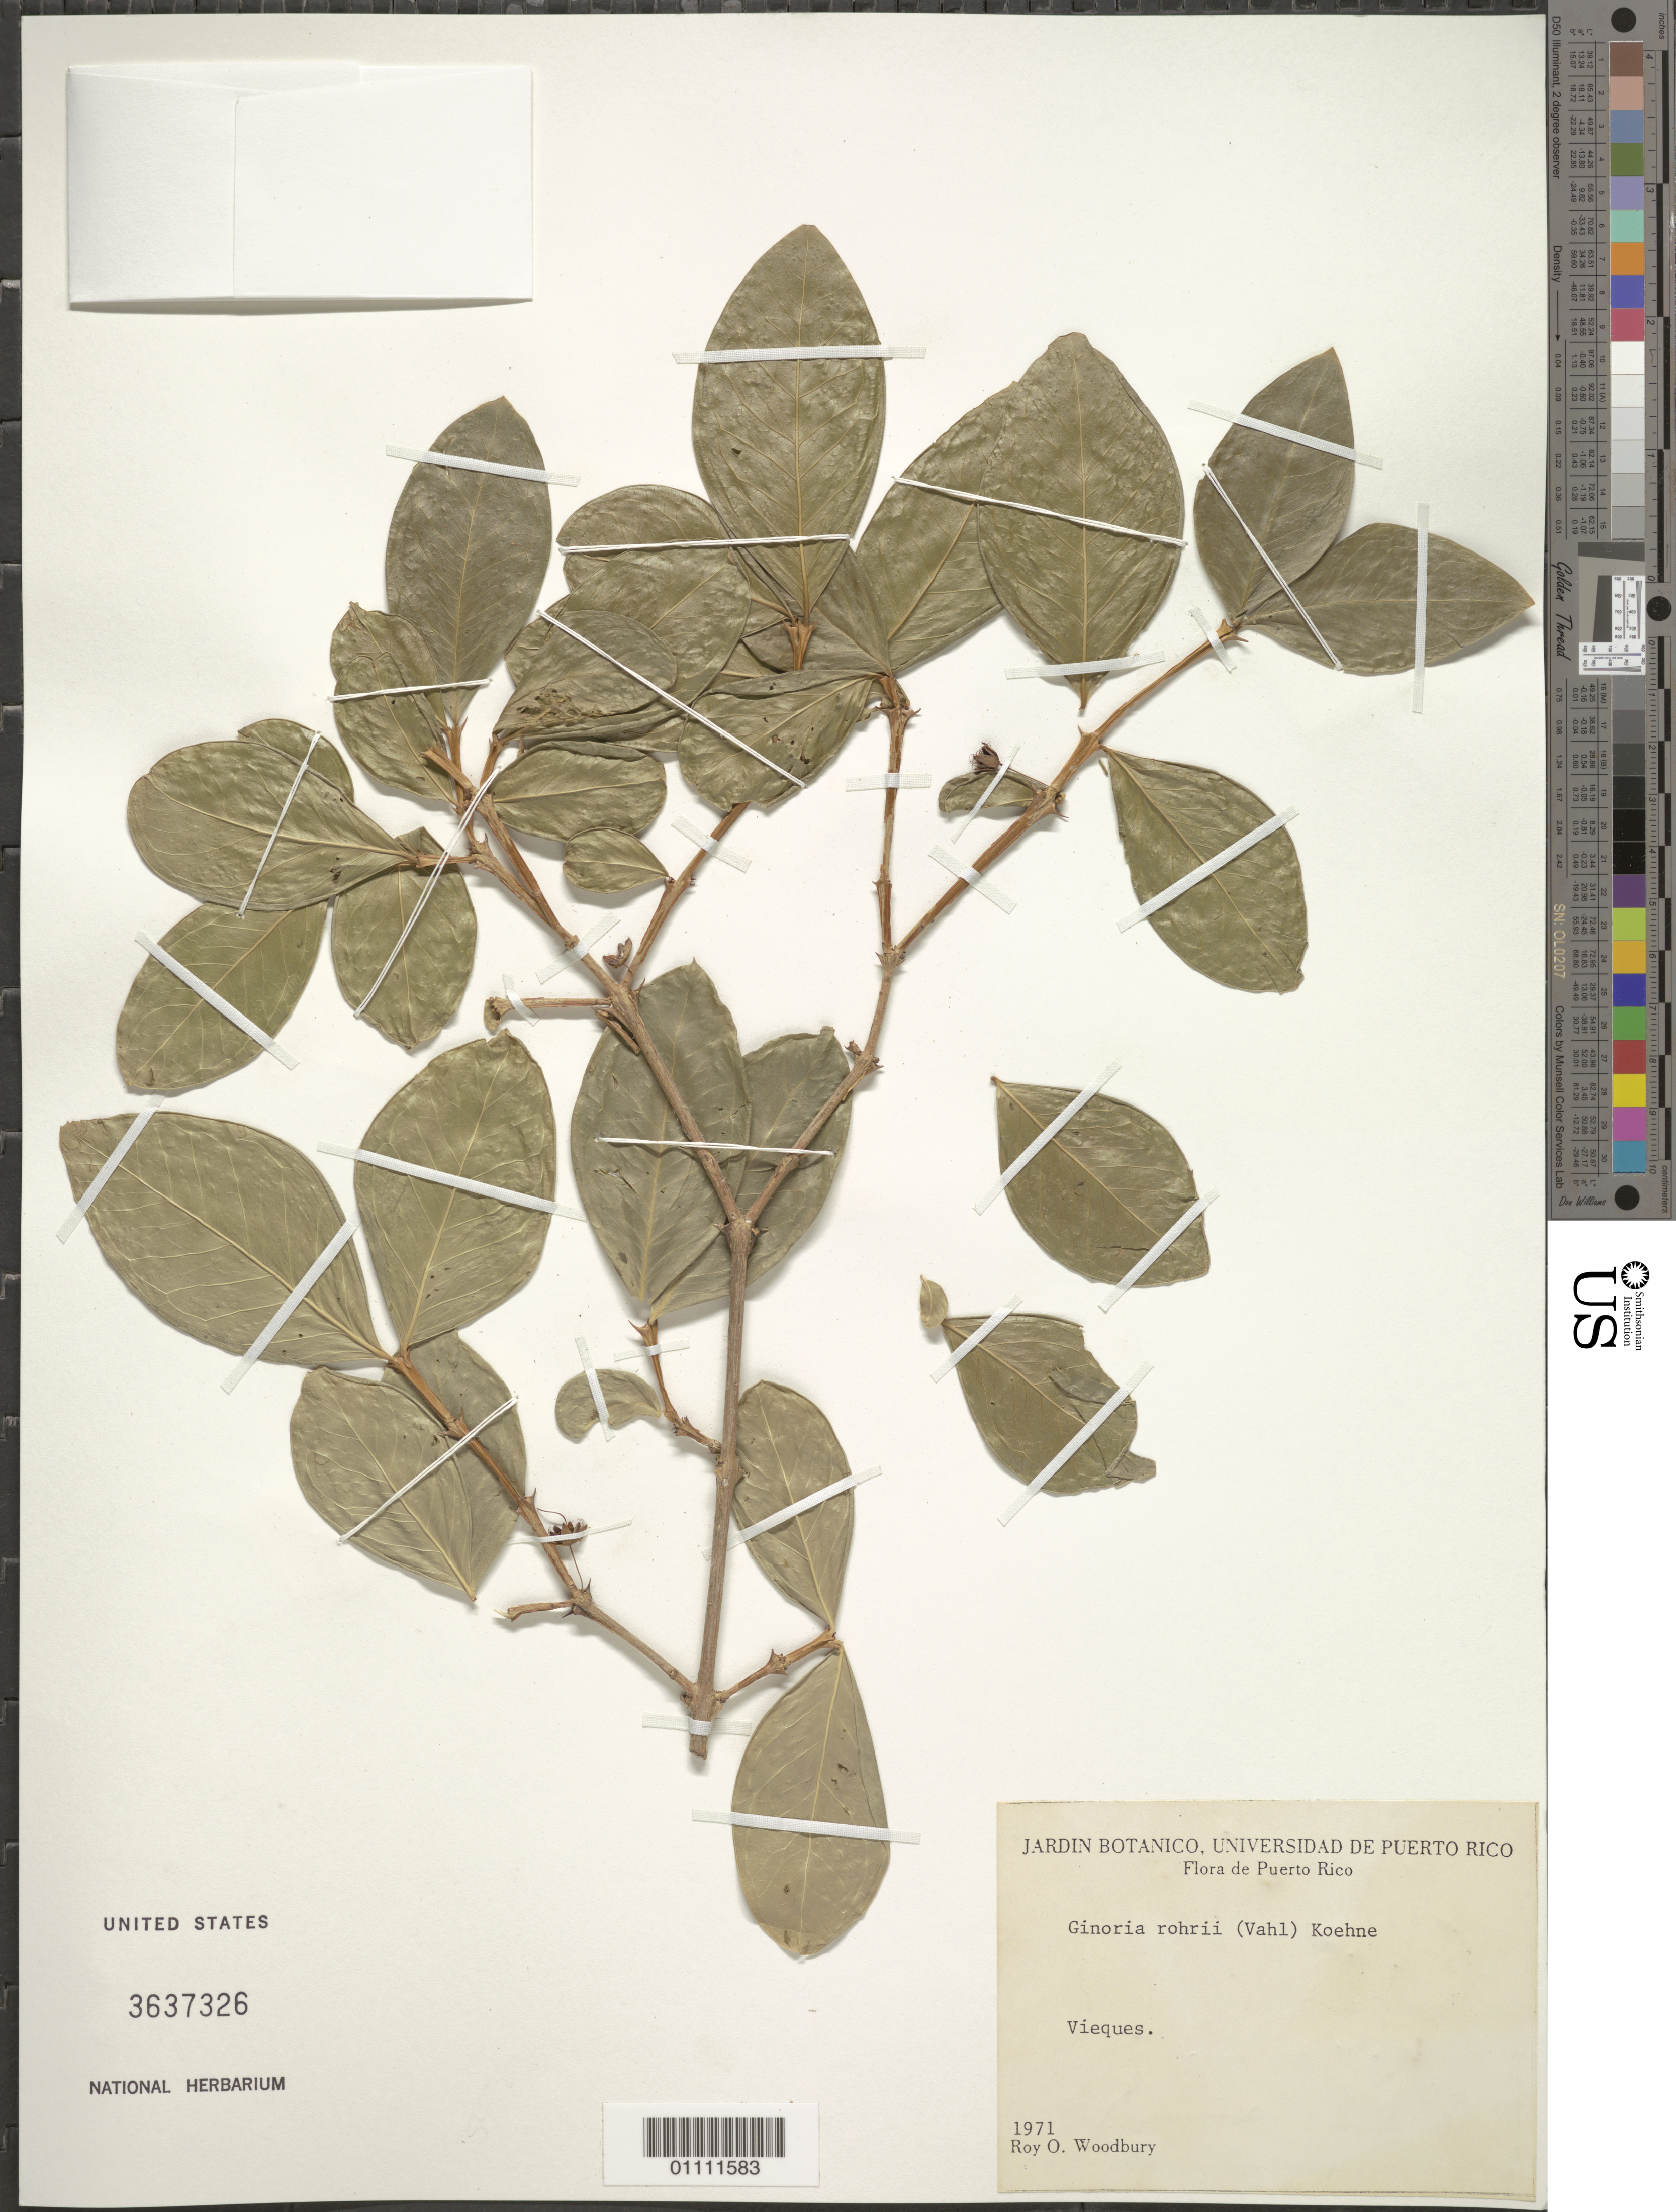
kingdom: Plantae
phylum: Tracheophyta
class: Magnoliopsida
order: Myrtales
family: Lythraceae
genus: Ginoria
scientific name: Ginoria rohrii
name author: (Vahl) Koehne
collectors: R. O. Woodbury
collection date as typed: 1971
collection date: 1971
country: Puerto Rico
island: Vieques I.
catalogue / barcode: US 3637326